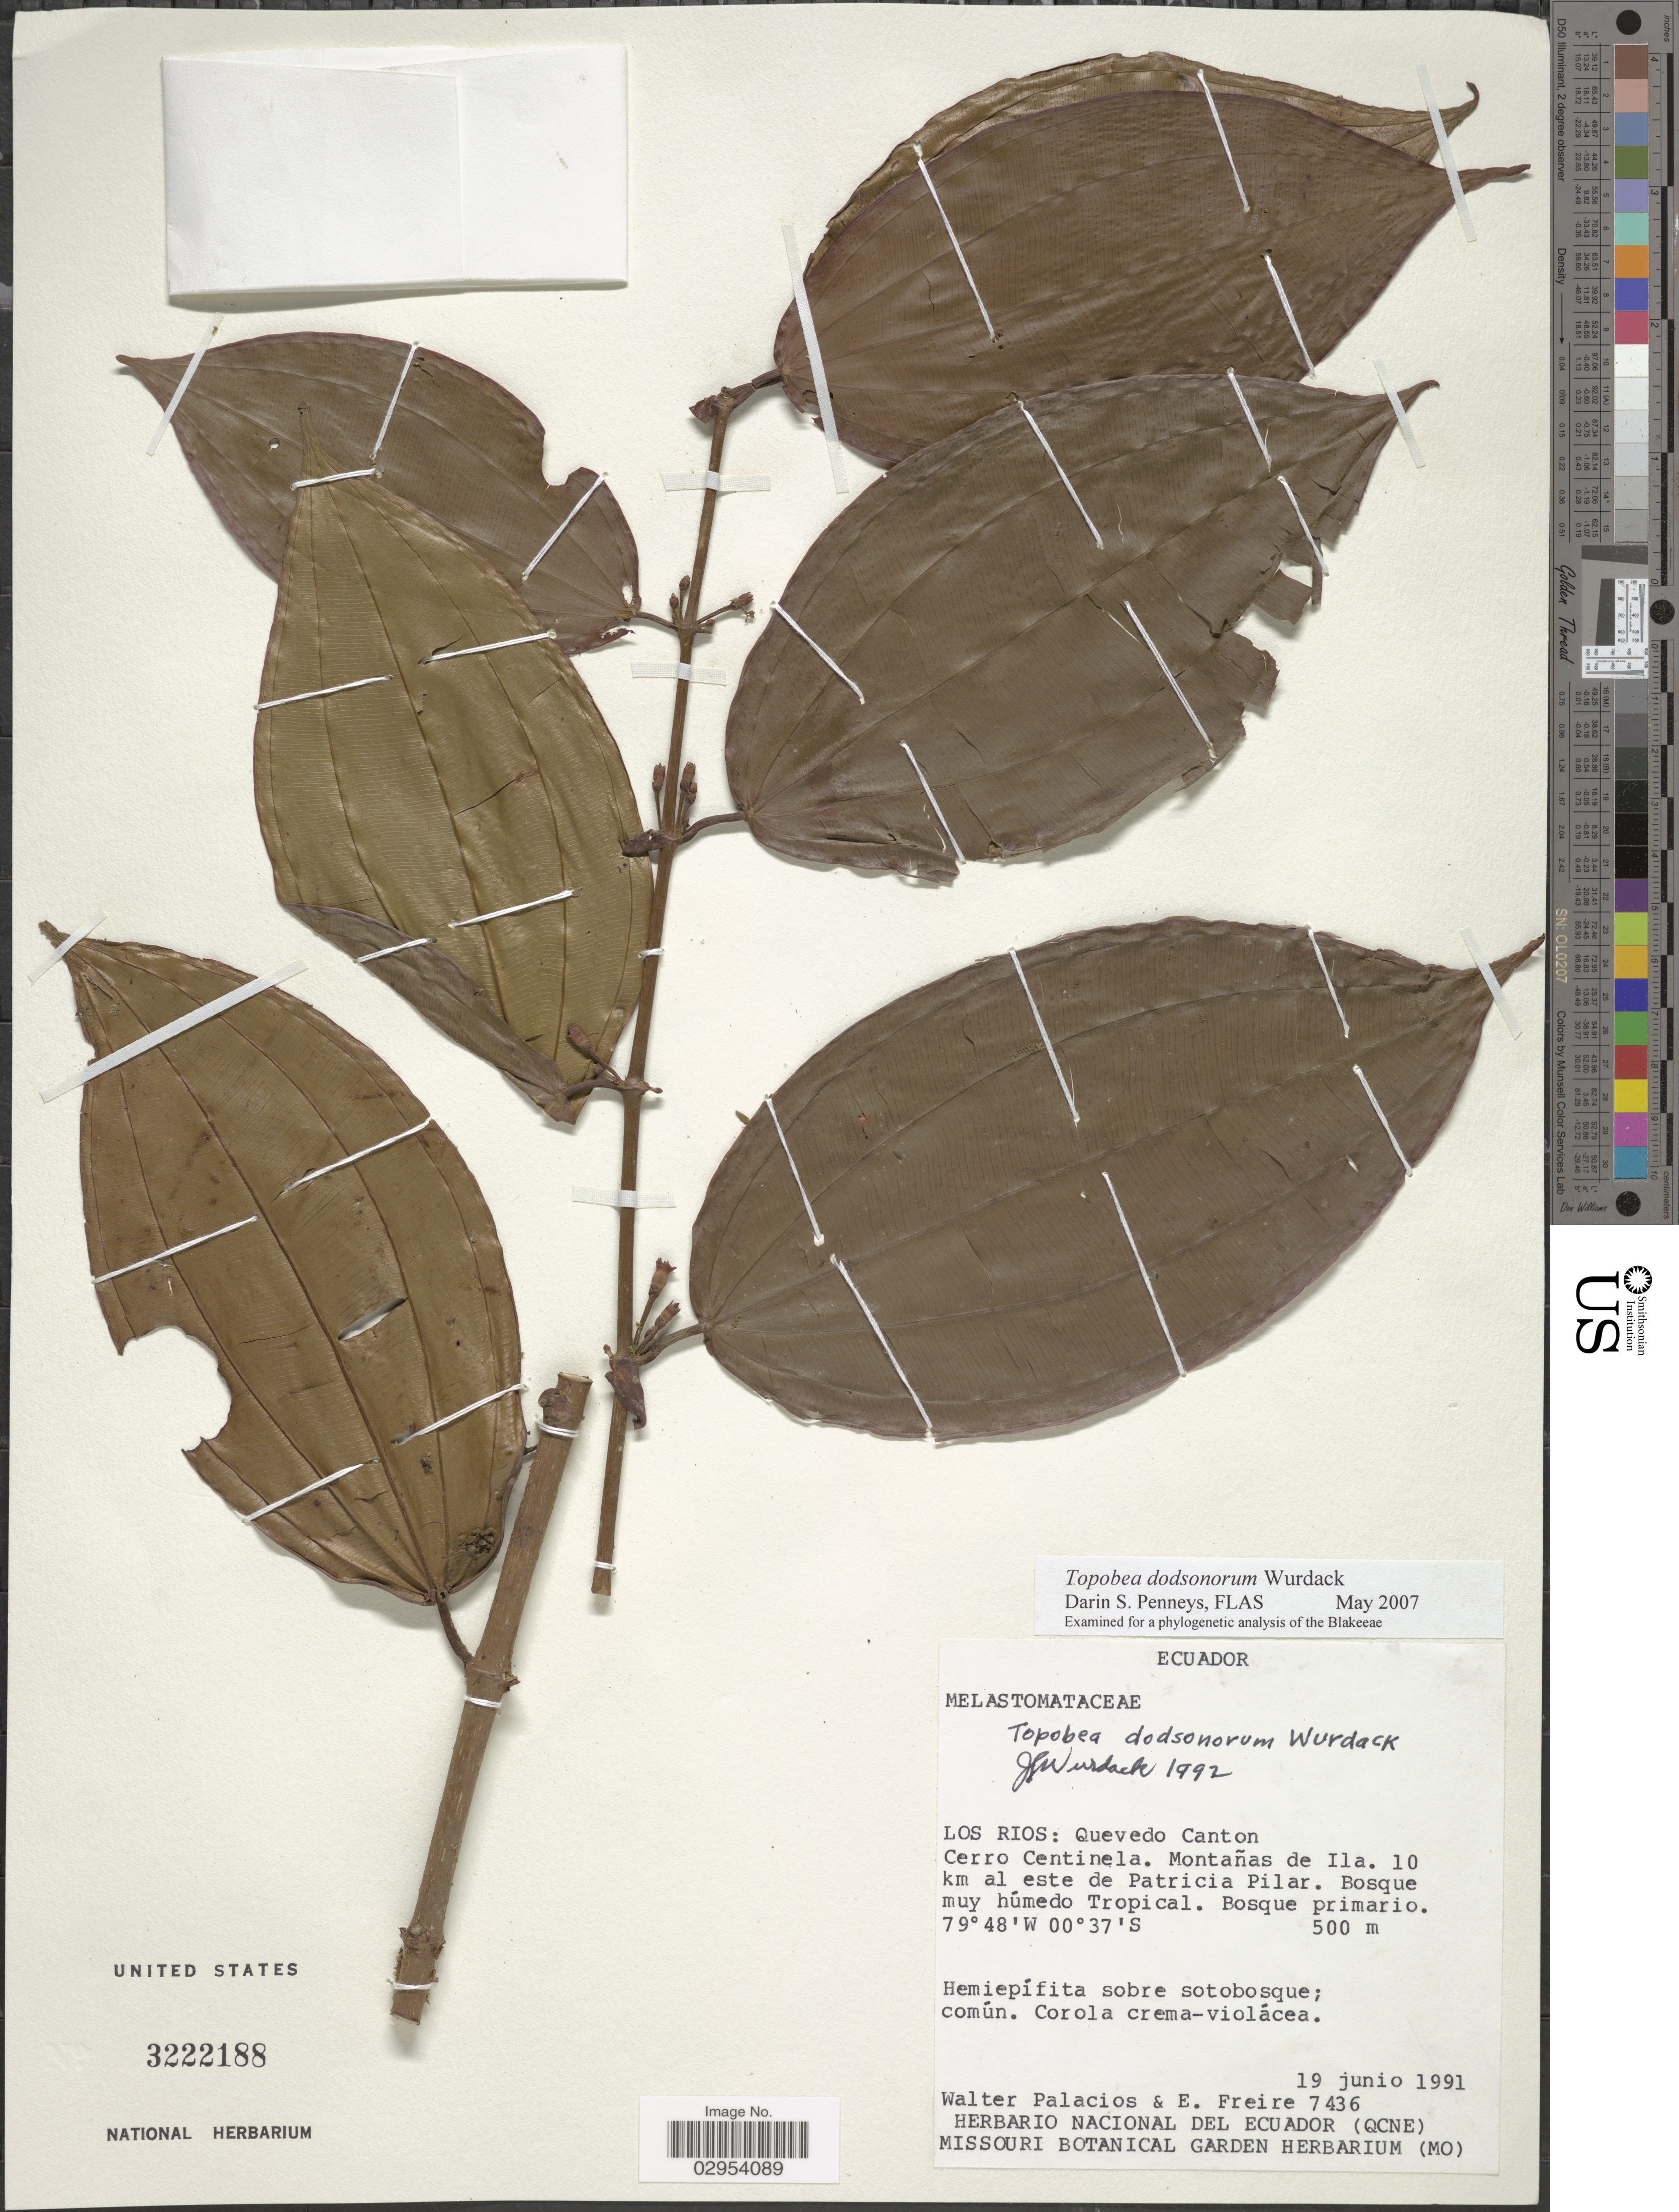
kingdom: Plantae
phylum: Tracheophyta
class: Magnoliopsida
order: Myrtales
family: Melastomataceae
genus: Topobea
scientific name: Topobea dodsonorum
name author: Wurdack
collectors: W. Palacios & E. Freire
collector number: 7436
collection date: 1991-06-19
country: Ecuador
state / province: Los Ríos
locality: Quevedo Canton, Cerro Centinela. Montañas de Ila. 10 km al este de Patricia Pilar.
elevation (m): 500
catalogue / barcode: US 3222188